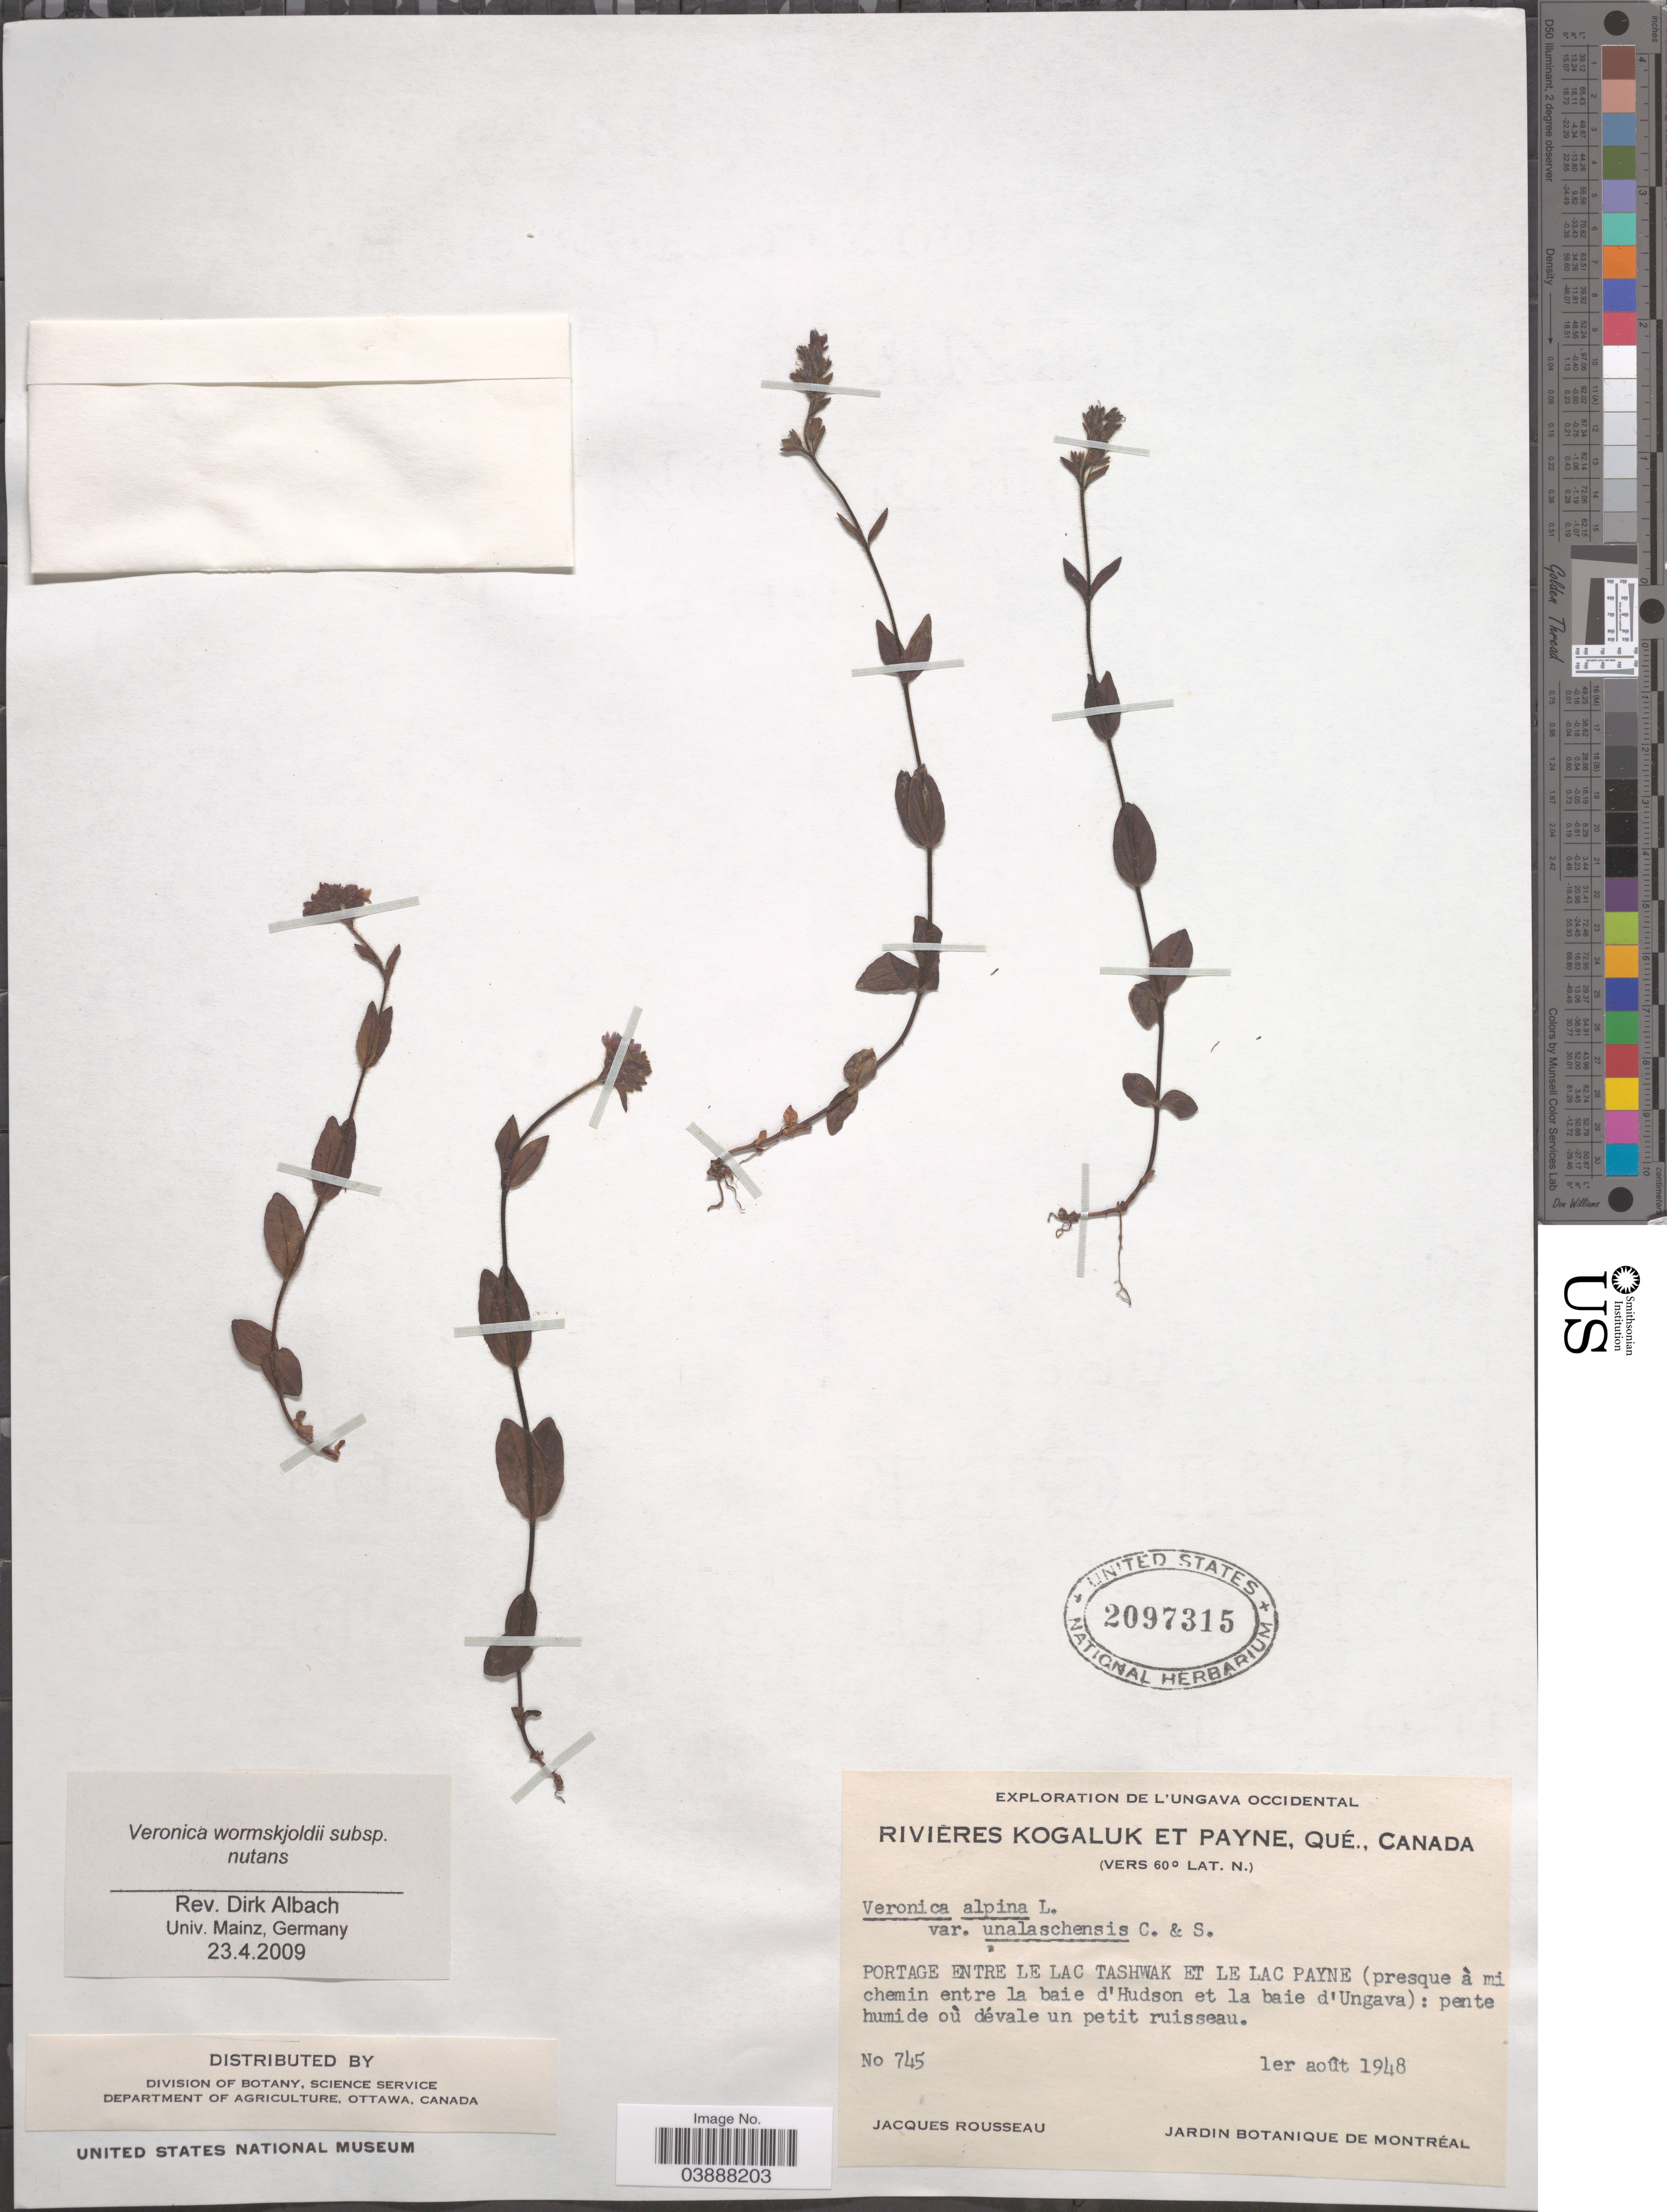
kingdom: Plantae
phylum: Tracheophyta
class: Magnoliopsida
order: Lamiales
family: Plantaginaceae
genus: Veronica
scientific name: Veronica wormskjoldii subsp. nutans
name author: (Bong.) Albach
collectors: J. Rousseau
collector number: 745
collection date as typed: ler août 1948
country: Canada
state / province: Quebec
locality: L' Ungava Occidental. Rivières Kogaluk et Payne. Portage entre Le Lac Tashwak et Le Pac Payne (presque à mi chemin entre la baie d'Hudson et la baie d'Ungava).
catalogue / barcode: US 2097315